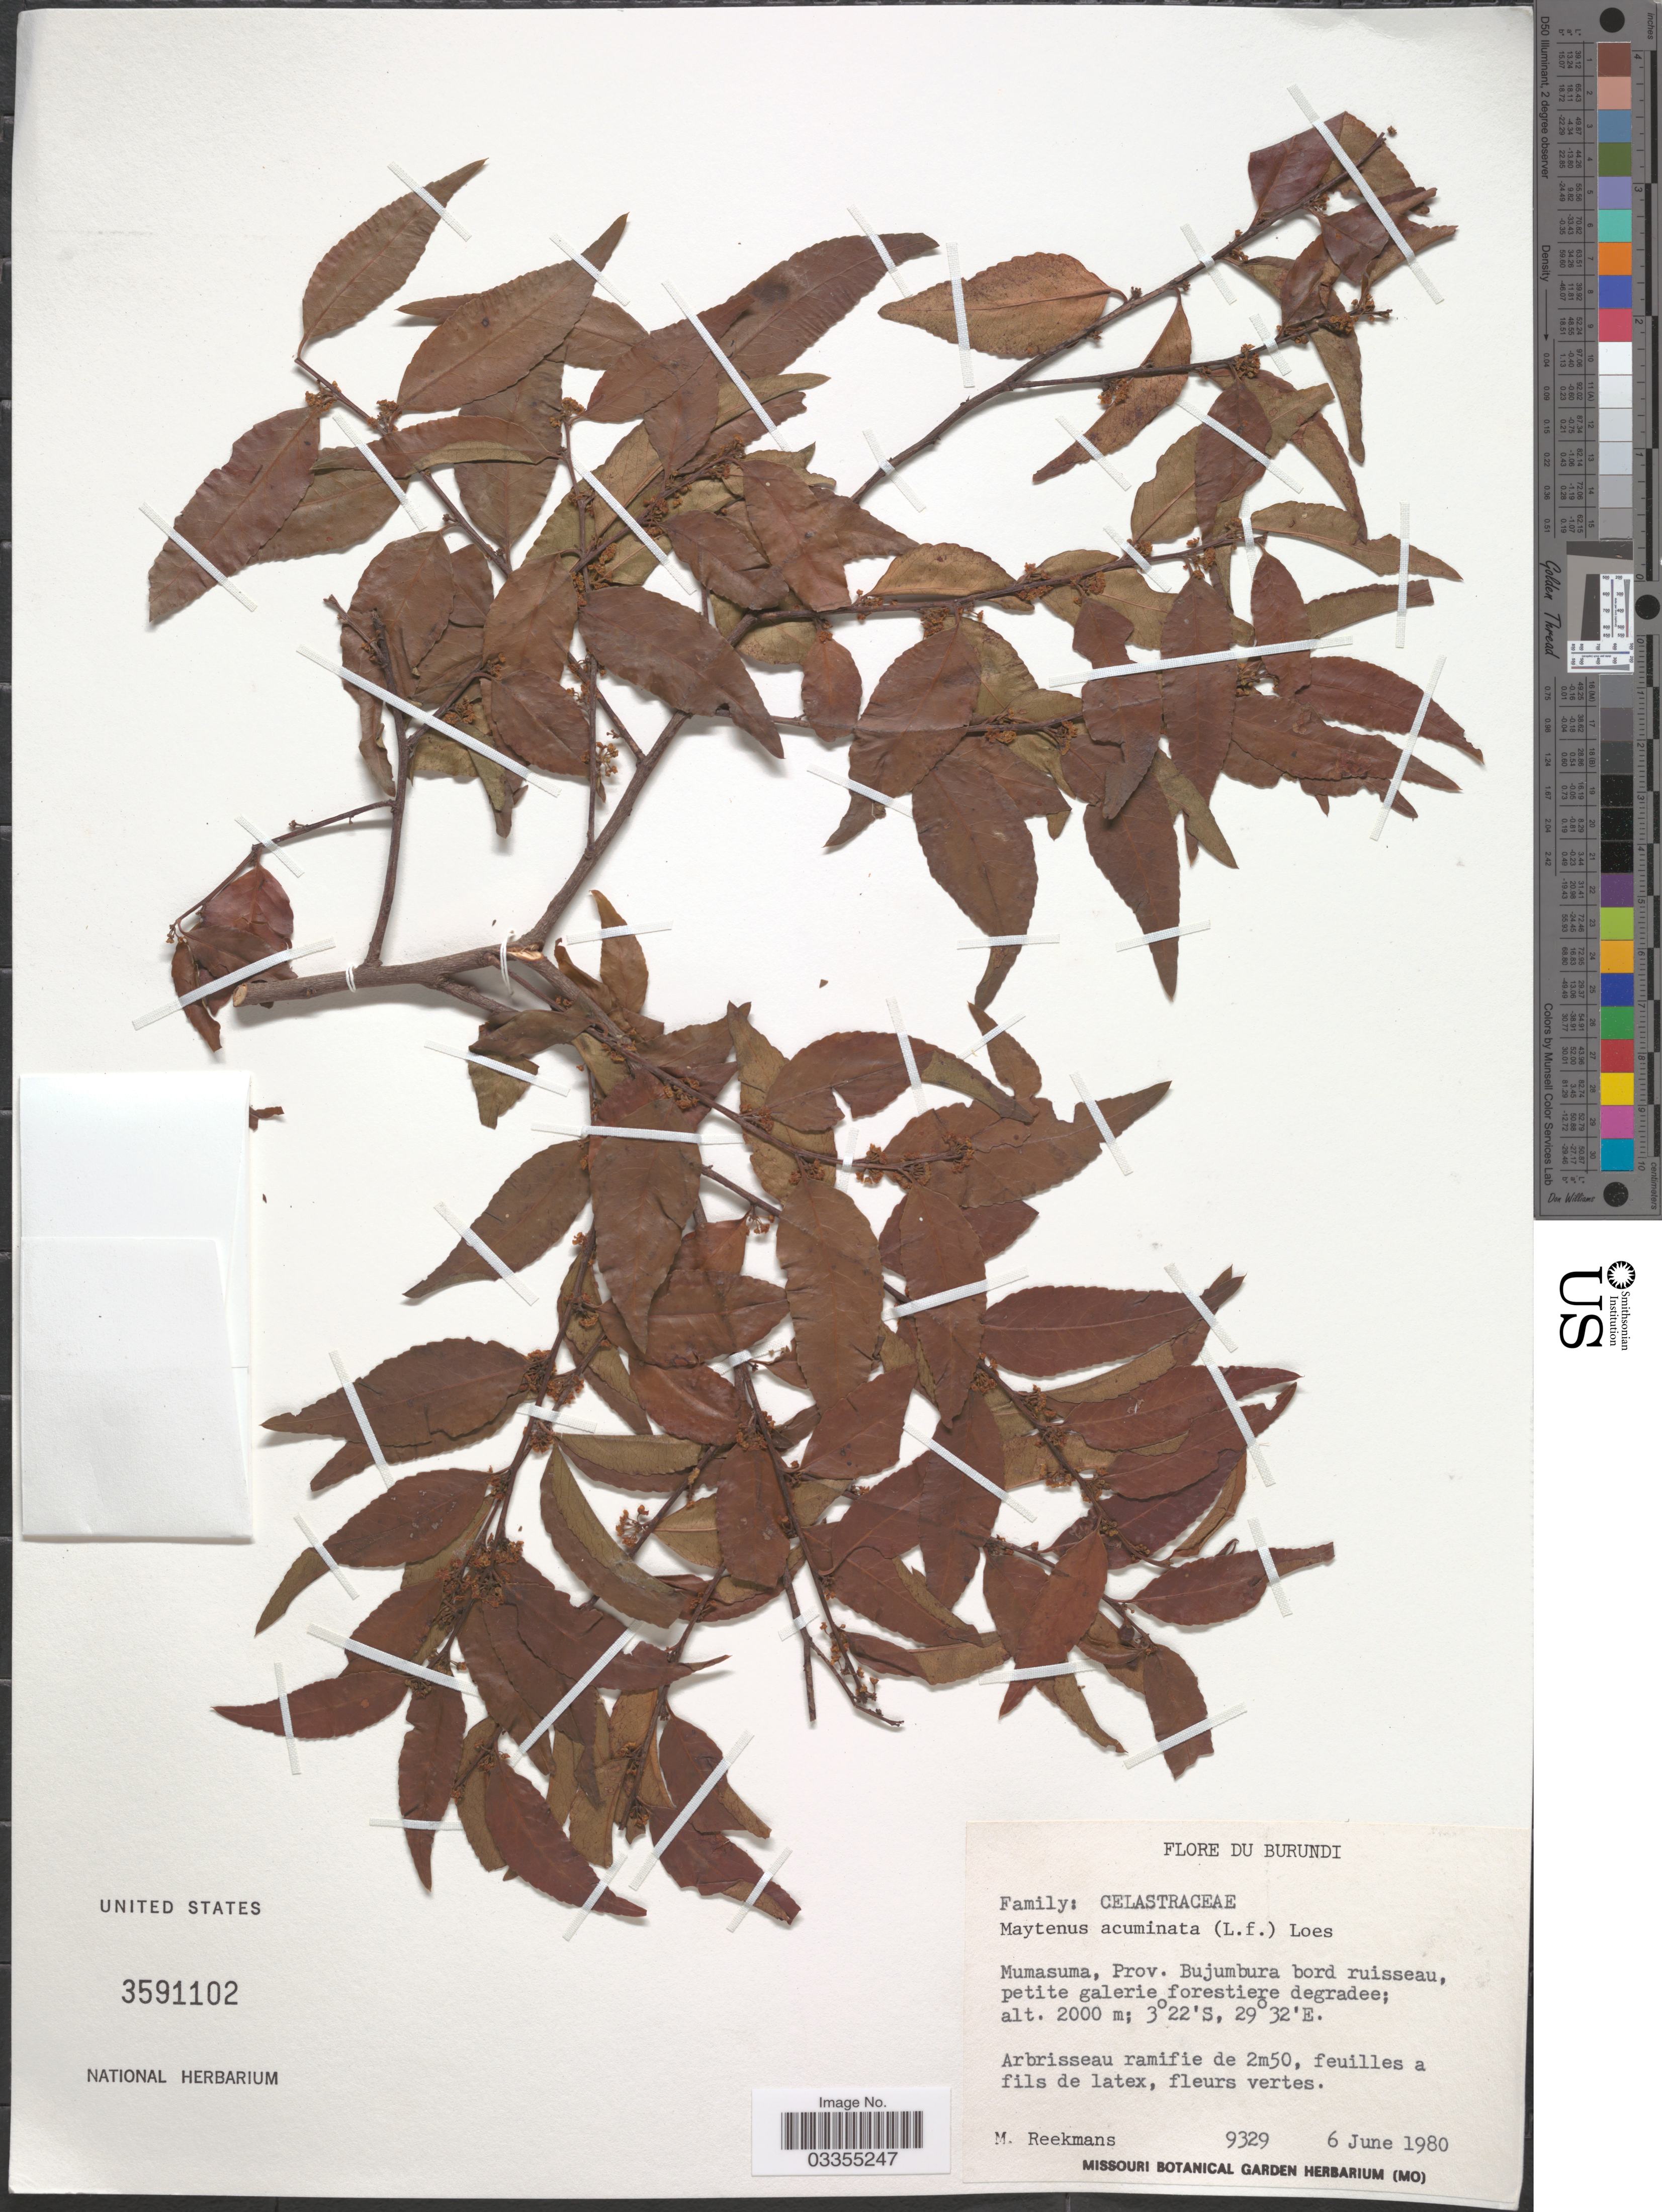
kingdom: Plantae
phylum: Tracheophyta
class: Magnoliopsida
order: Celastrales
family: Celastraceae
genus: Maytenus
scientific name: Maytenus acuminata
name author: (L. f.) Loes.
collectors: M. Reekmans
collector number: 9329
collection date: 1980-06-06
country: Burundi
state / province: Bujumura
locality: Mumasuma, Prov. Bujumbura bord ruisseau.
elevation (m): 2000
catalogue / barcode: US 3591102